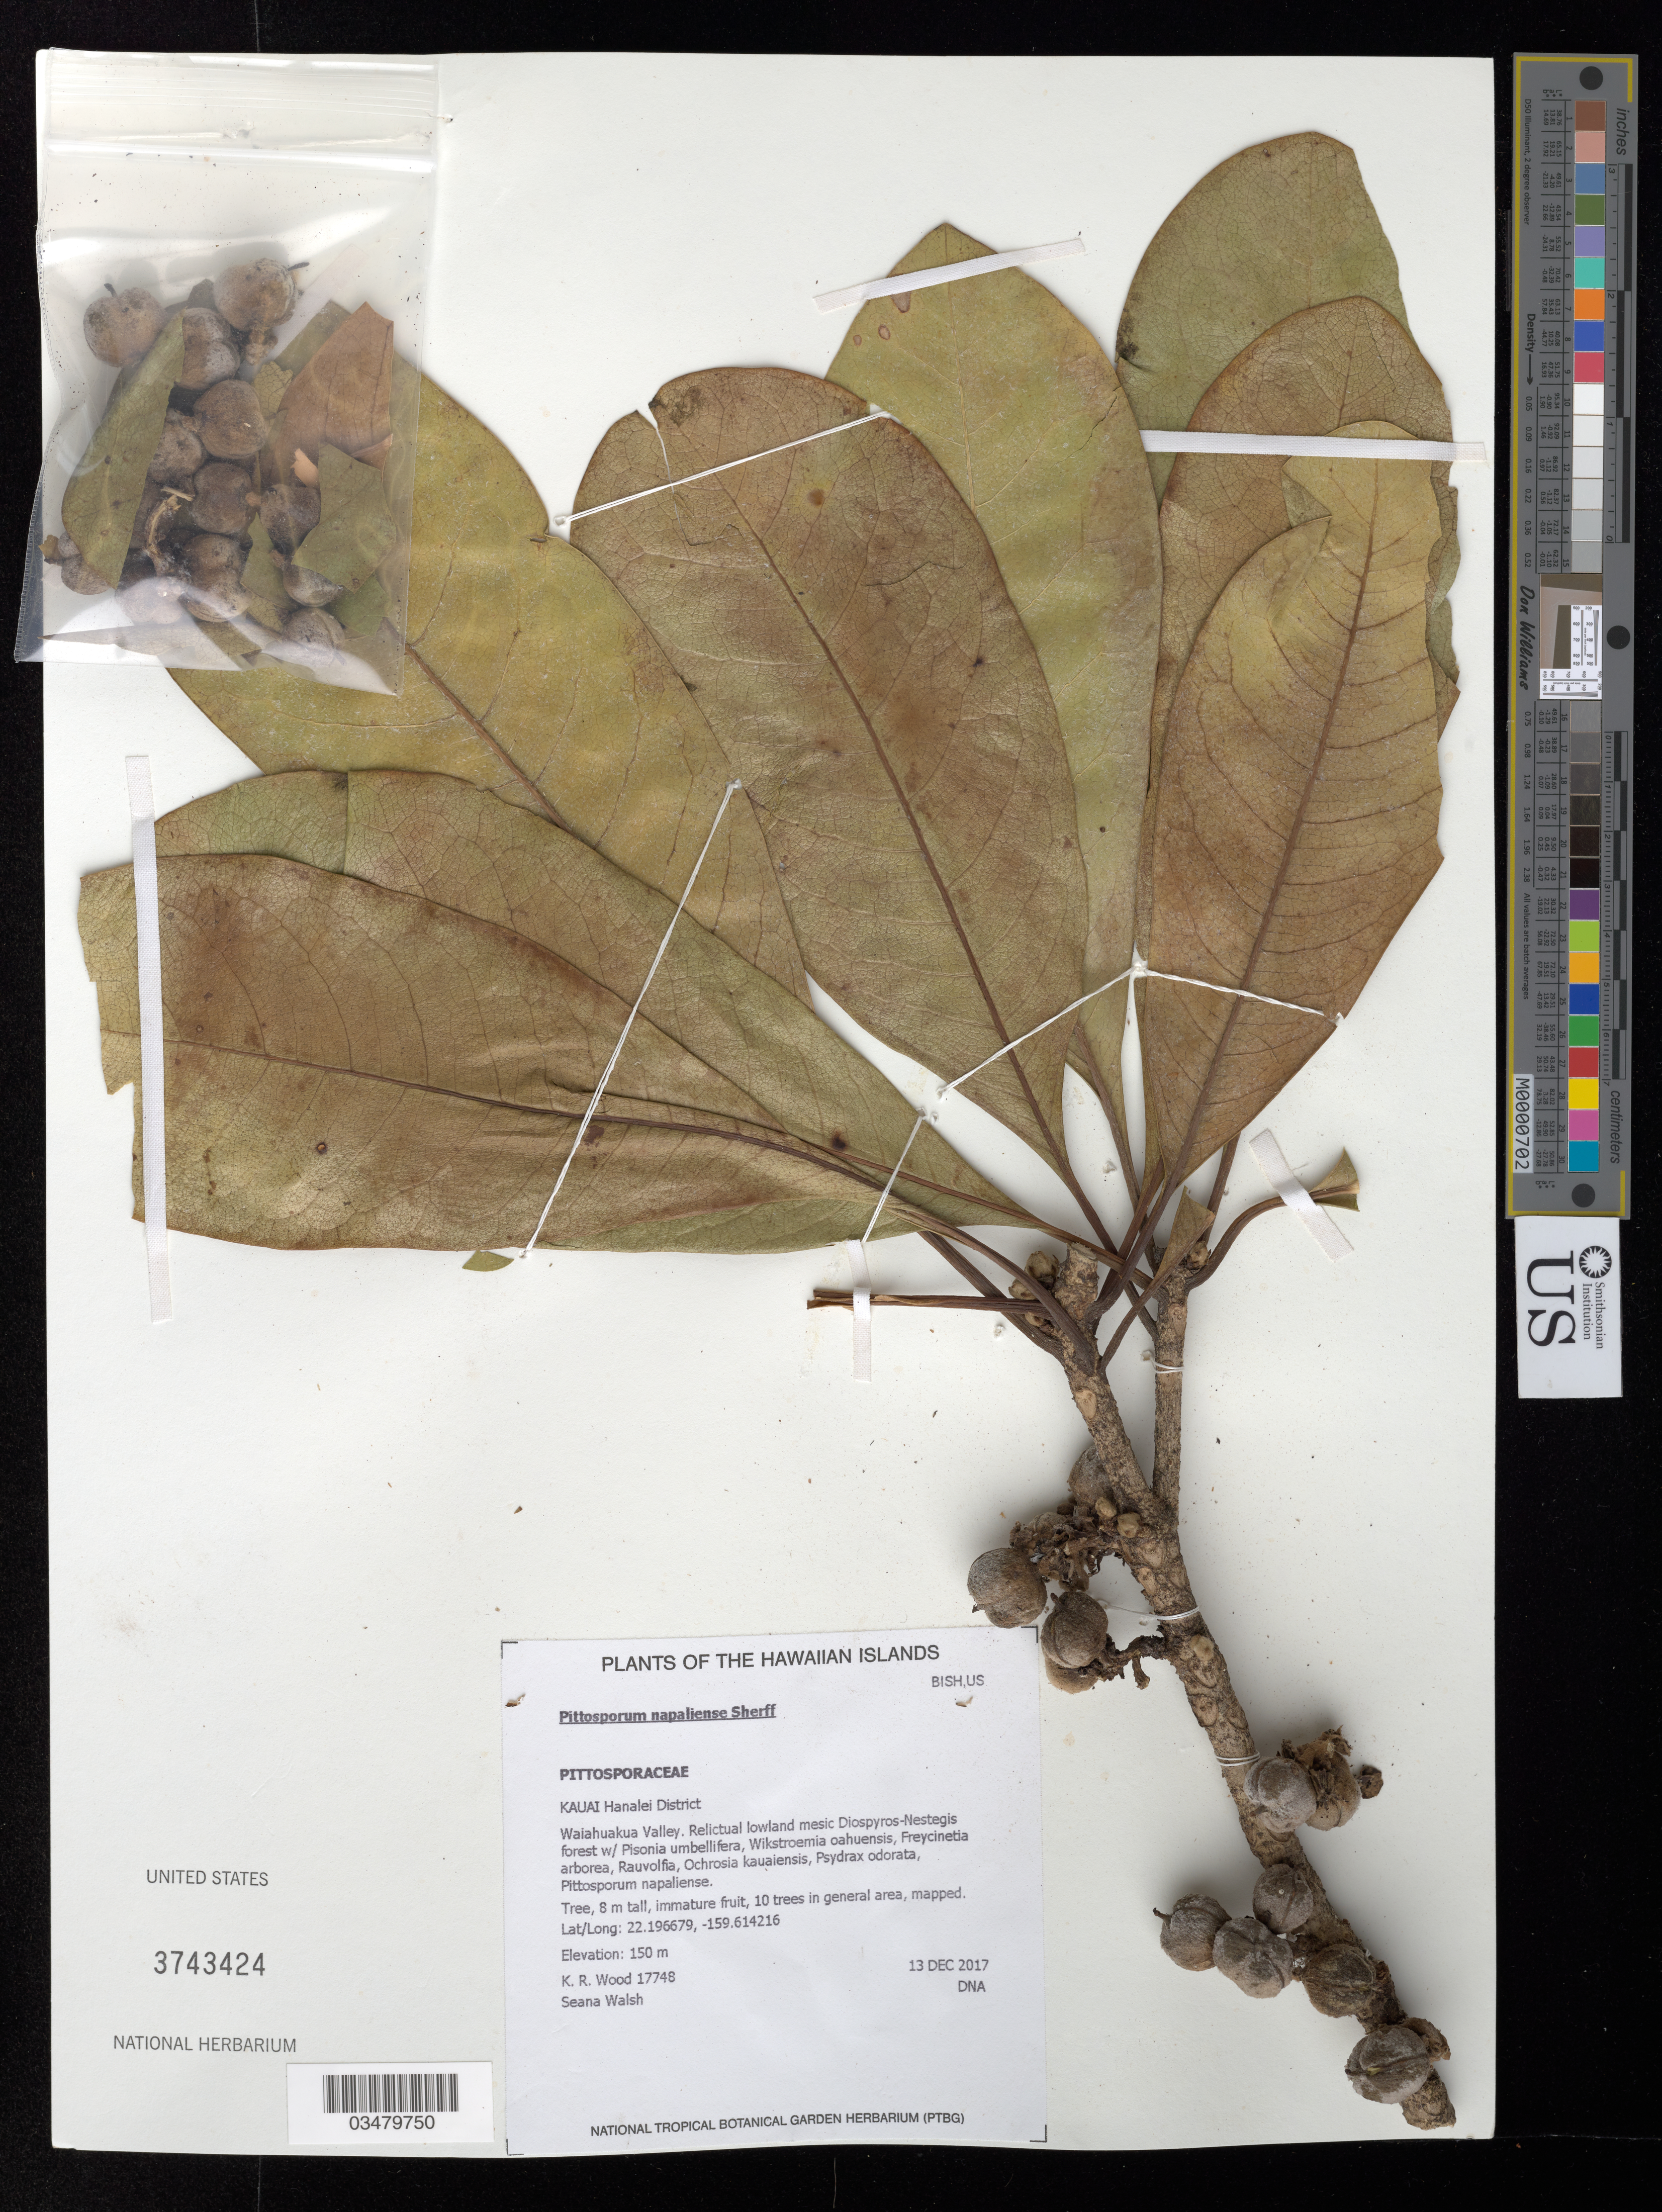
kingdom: Plantae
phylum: Tracheophyta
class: Magnoliopsida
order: Apiales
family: Pittosporaceae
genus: Pittosporum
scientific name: Pittosporum napaliense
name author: Sherff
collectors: K. R. Wood & S. Walsh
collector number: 17748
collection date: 2017-12-13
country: United States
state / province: Hawaii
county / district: Kauai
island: Kaua'i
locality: Hanalei District, Waiahuakua Valley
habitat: Relictual lowland mesic forest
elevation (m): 150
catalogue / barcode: US 3743424